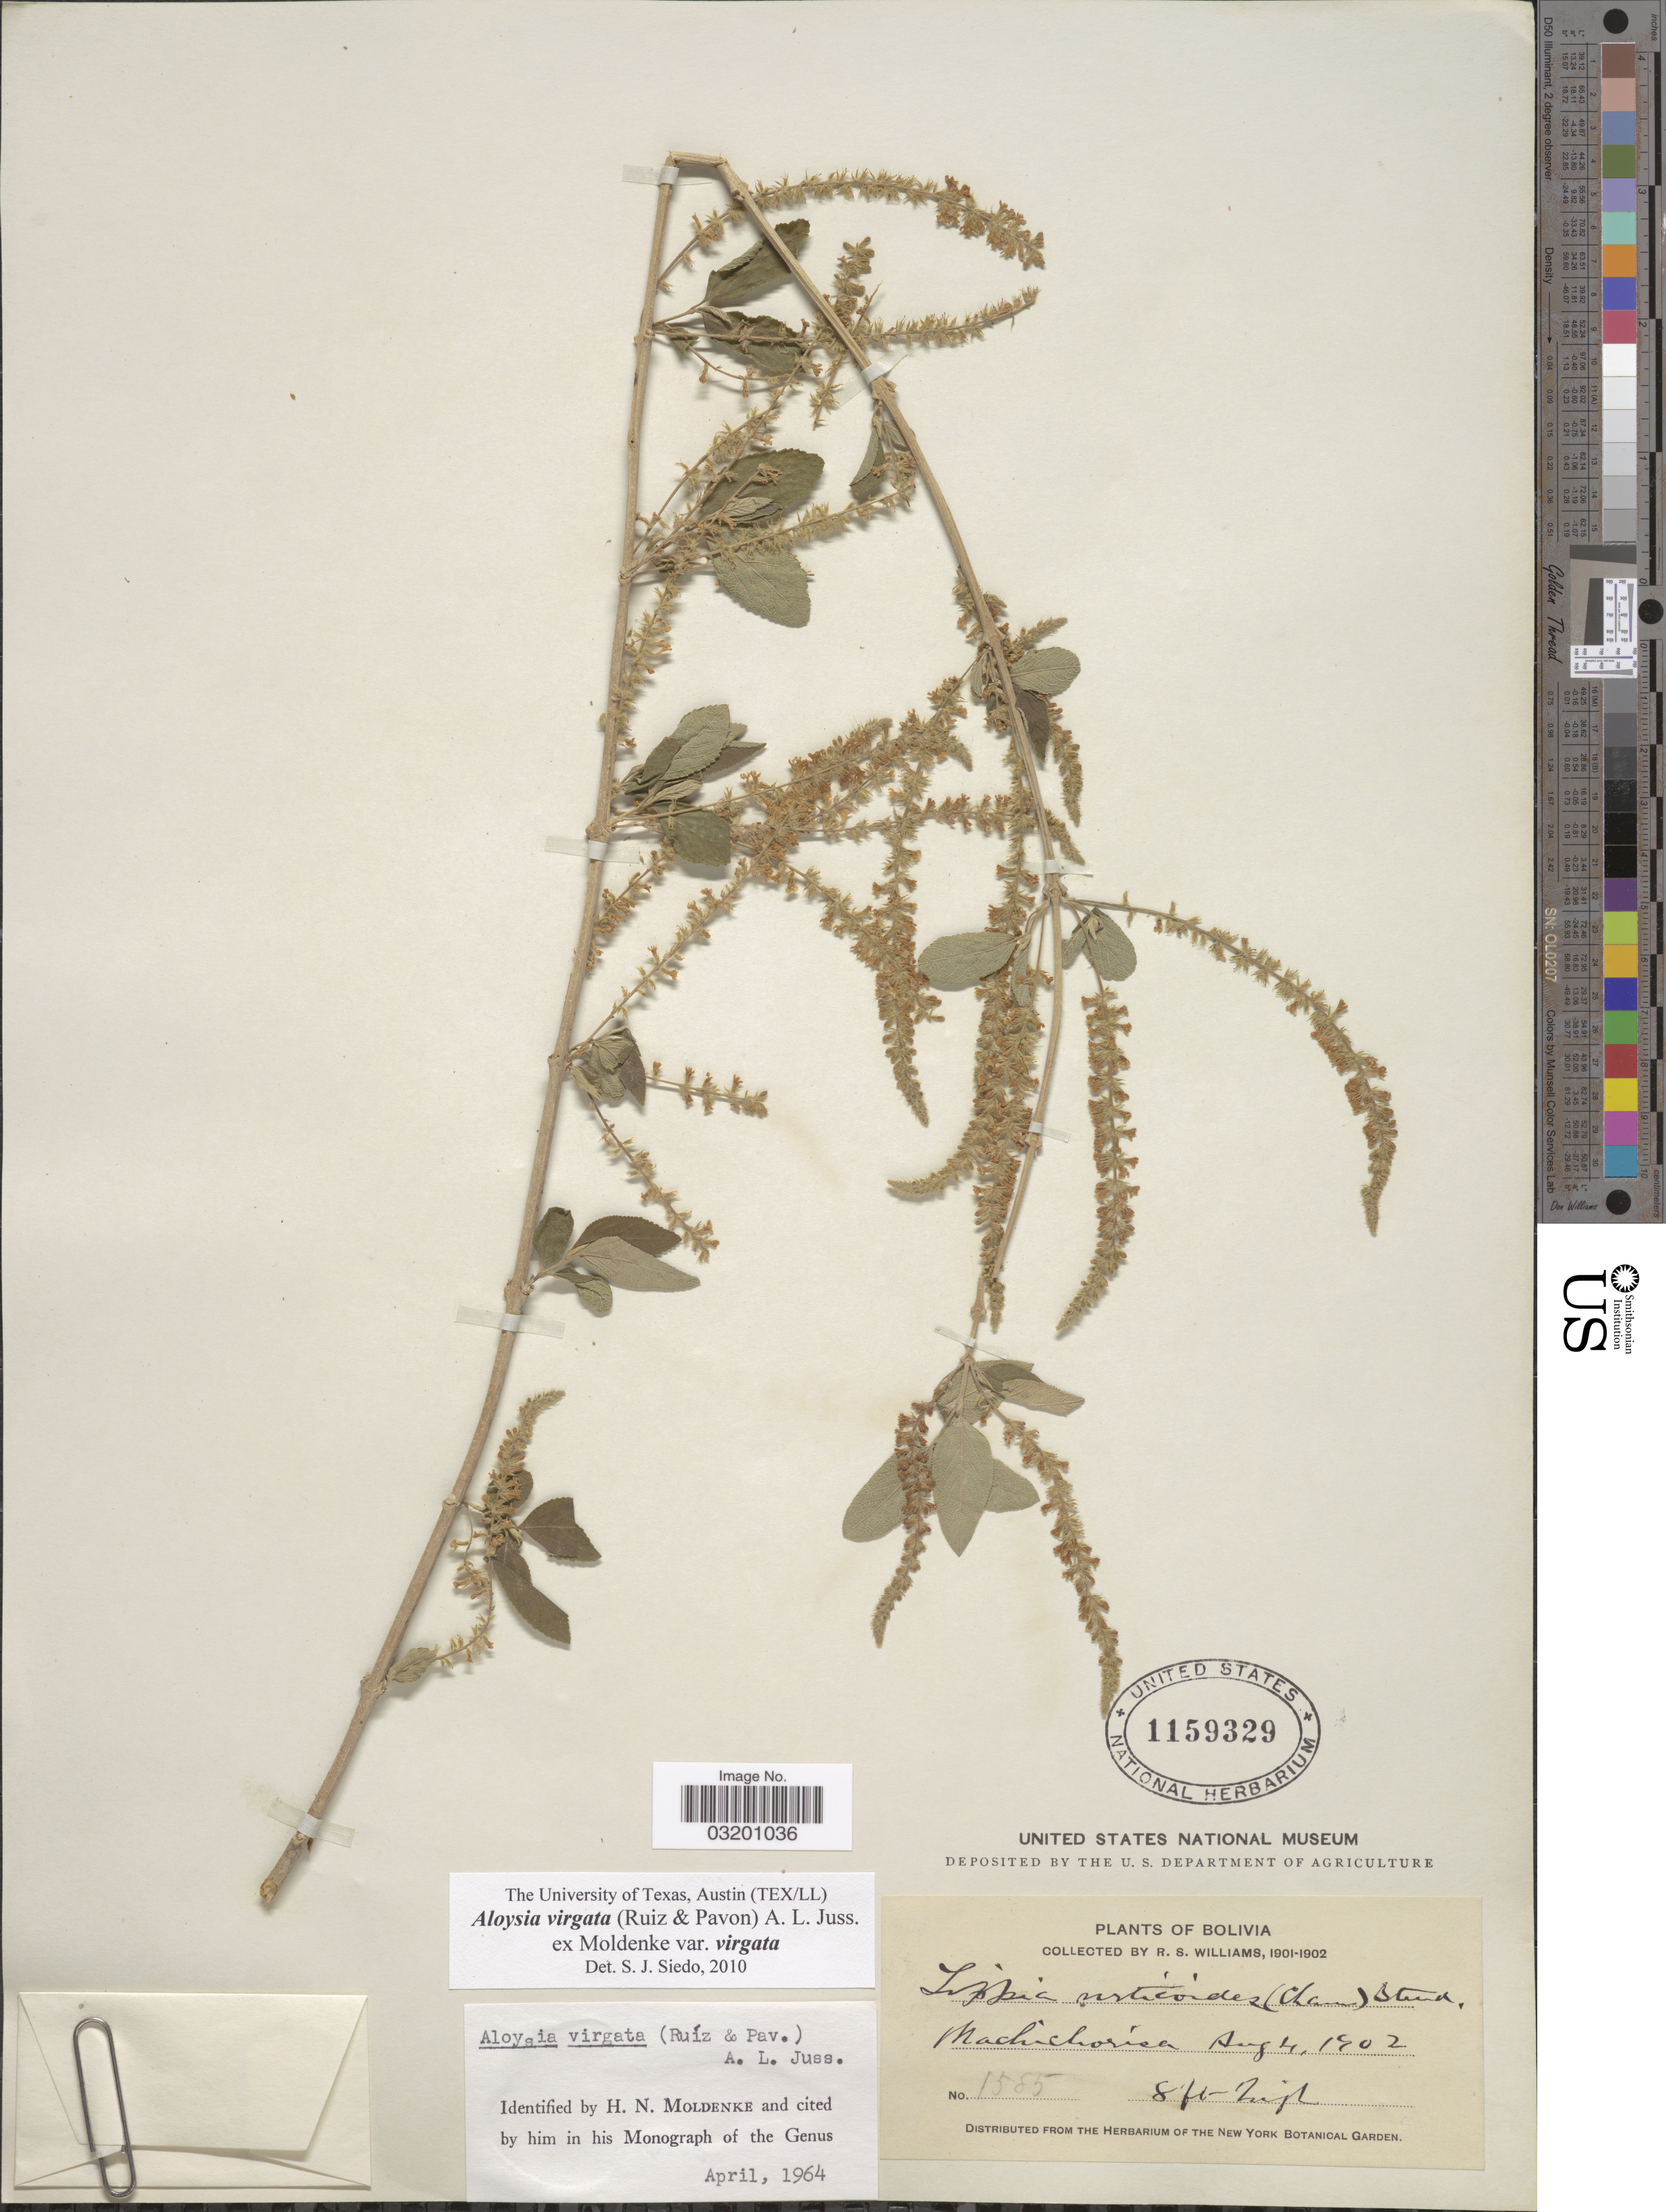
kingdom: Plantae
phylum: Tracheophyta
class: Magnoliopsida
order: Lamiales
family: Verbenaceae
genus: Aloysia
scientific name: Aloysia virgata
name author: (Ruiz & Pav.) Juss.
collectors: R. S. Williams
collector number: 1585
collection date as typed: Aug. 4, 1902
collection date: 1902-08-04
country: Bolivia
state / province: La Paz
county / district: Franz Tamayo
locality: Machichorisa (near Aten)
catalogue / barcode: US 1159329